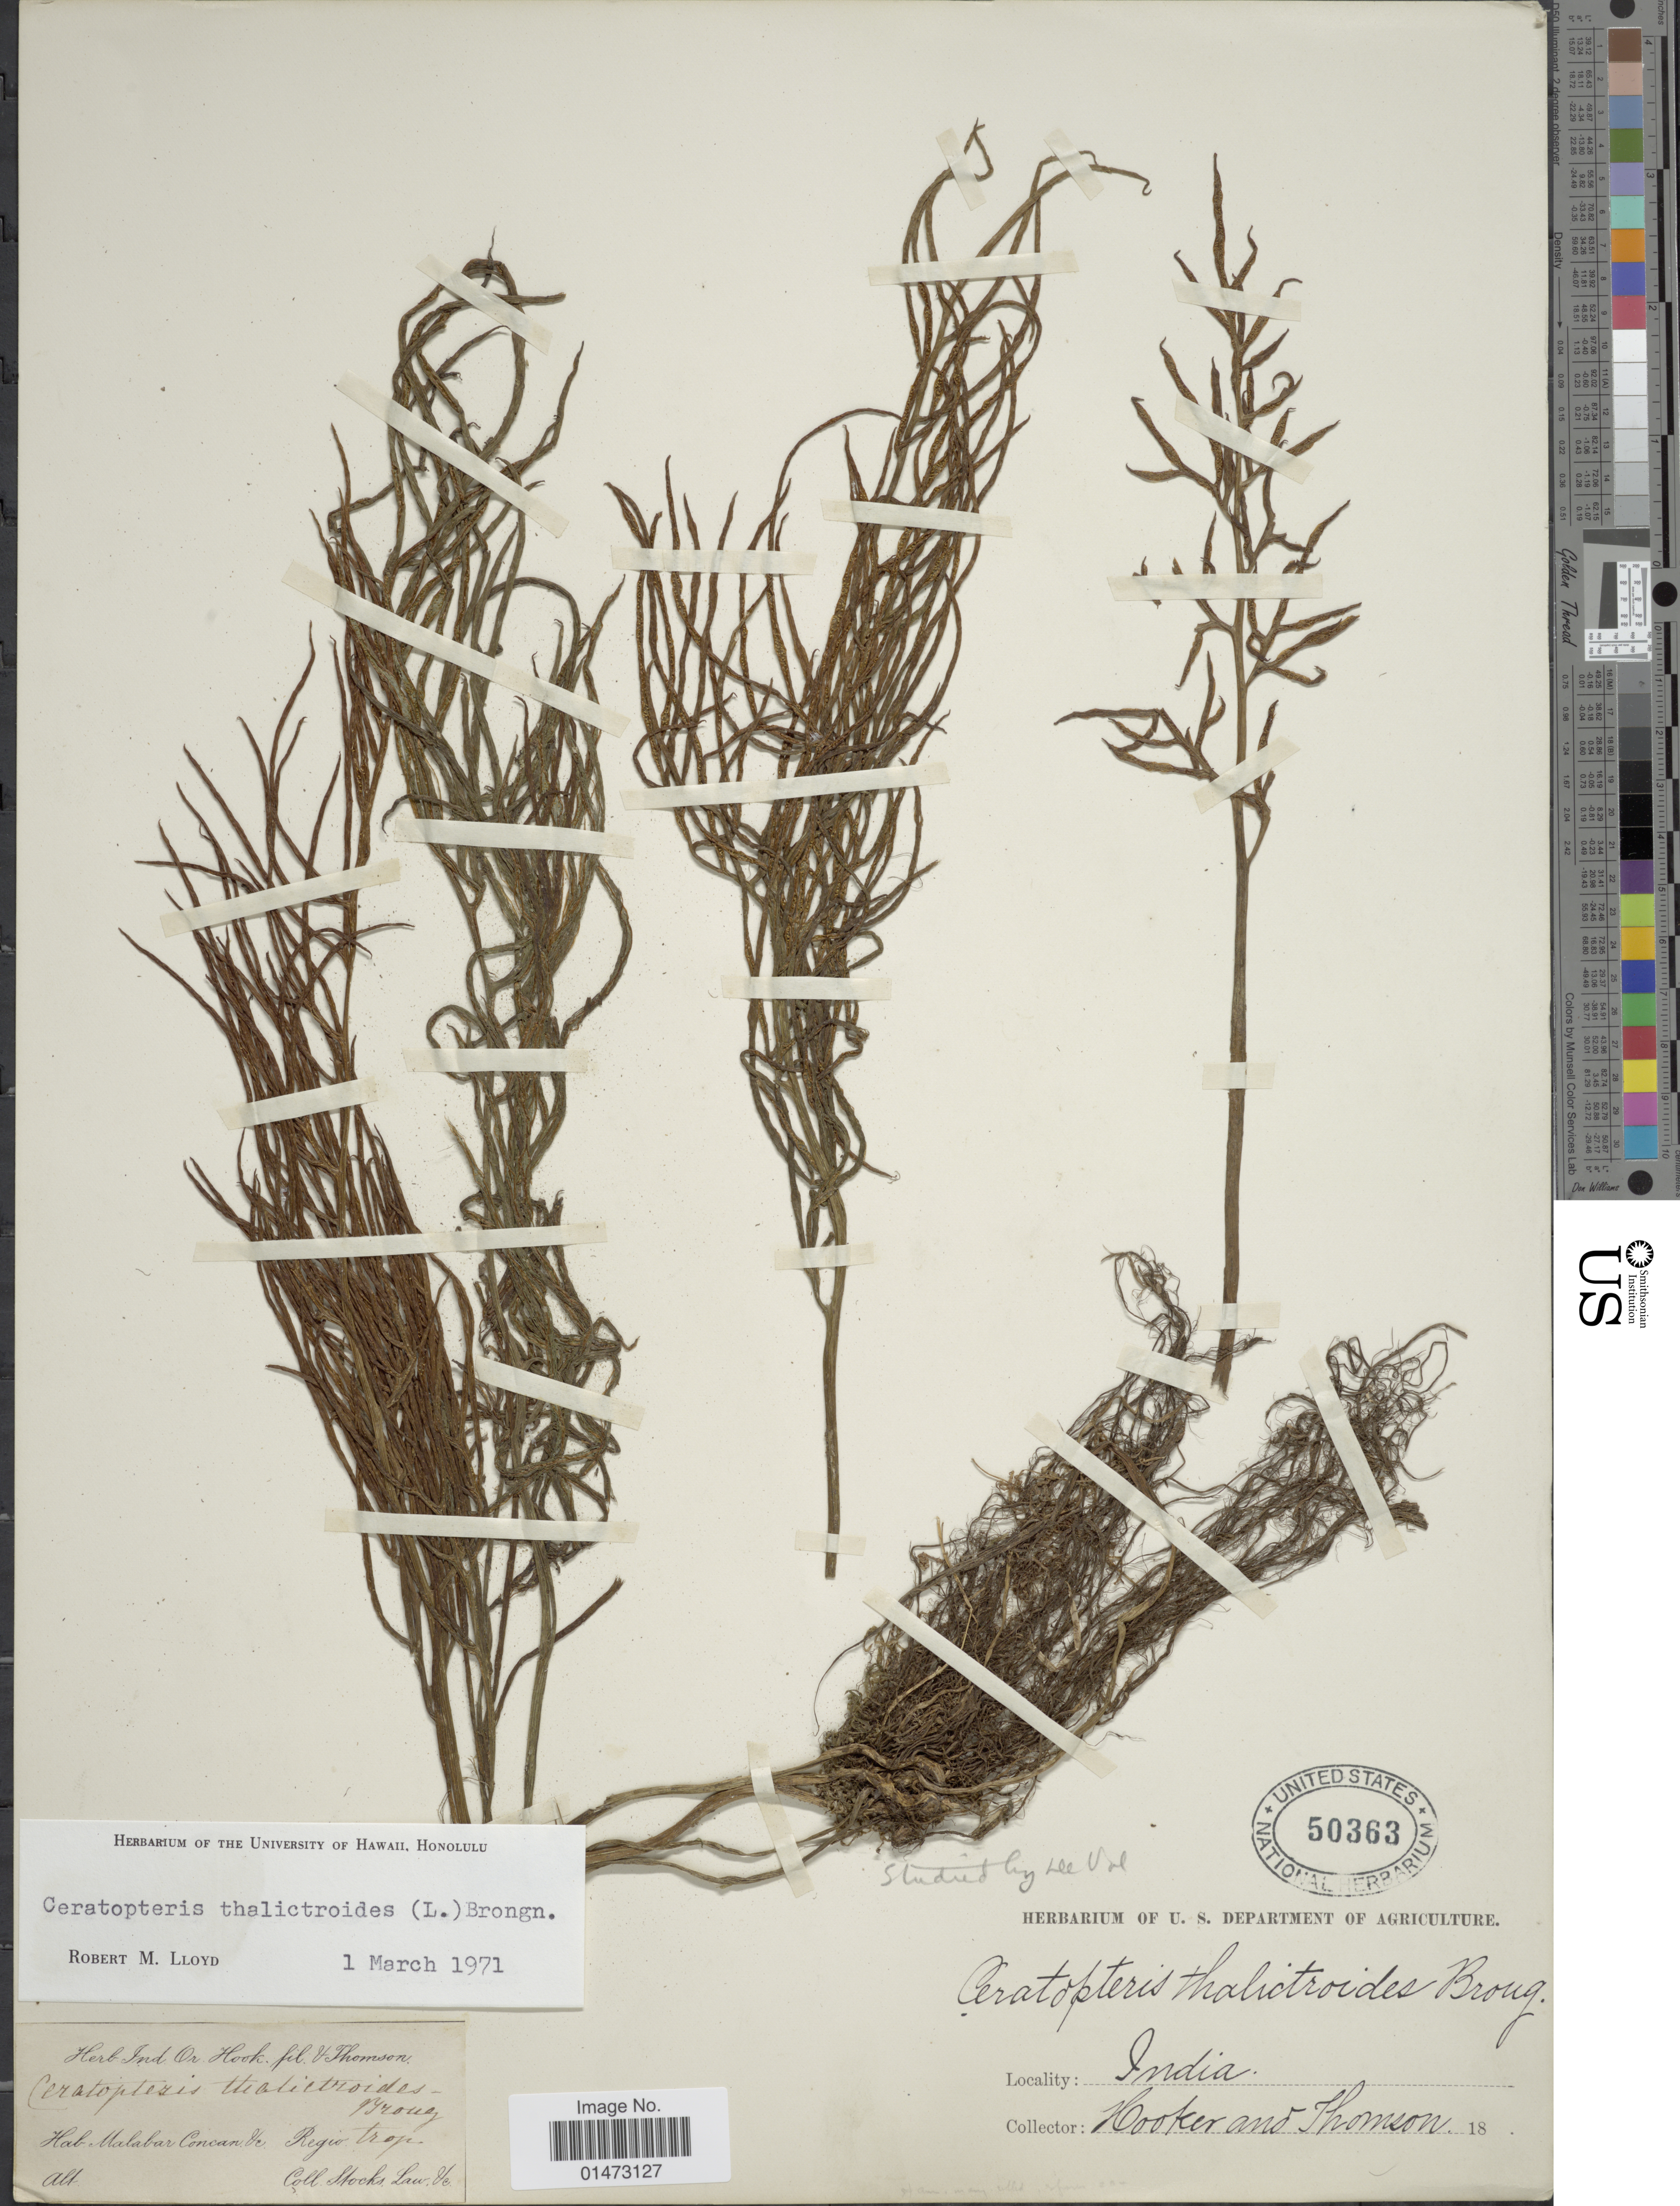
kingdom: Plantae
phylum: Tracheophyta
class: Polypodiopsida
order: Polypodiales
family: Pteridaceae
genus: Ceratopteris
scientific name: Ceratopteris thalictroides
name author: (L.) Brongn.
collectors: Stocks, --, -. Law, -. Hooker & -- Thomson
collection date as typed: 18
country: India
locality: Malabar Concan Oc. Regio trop.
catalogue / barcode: US 50363